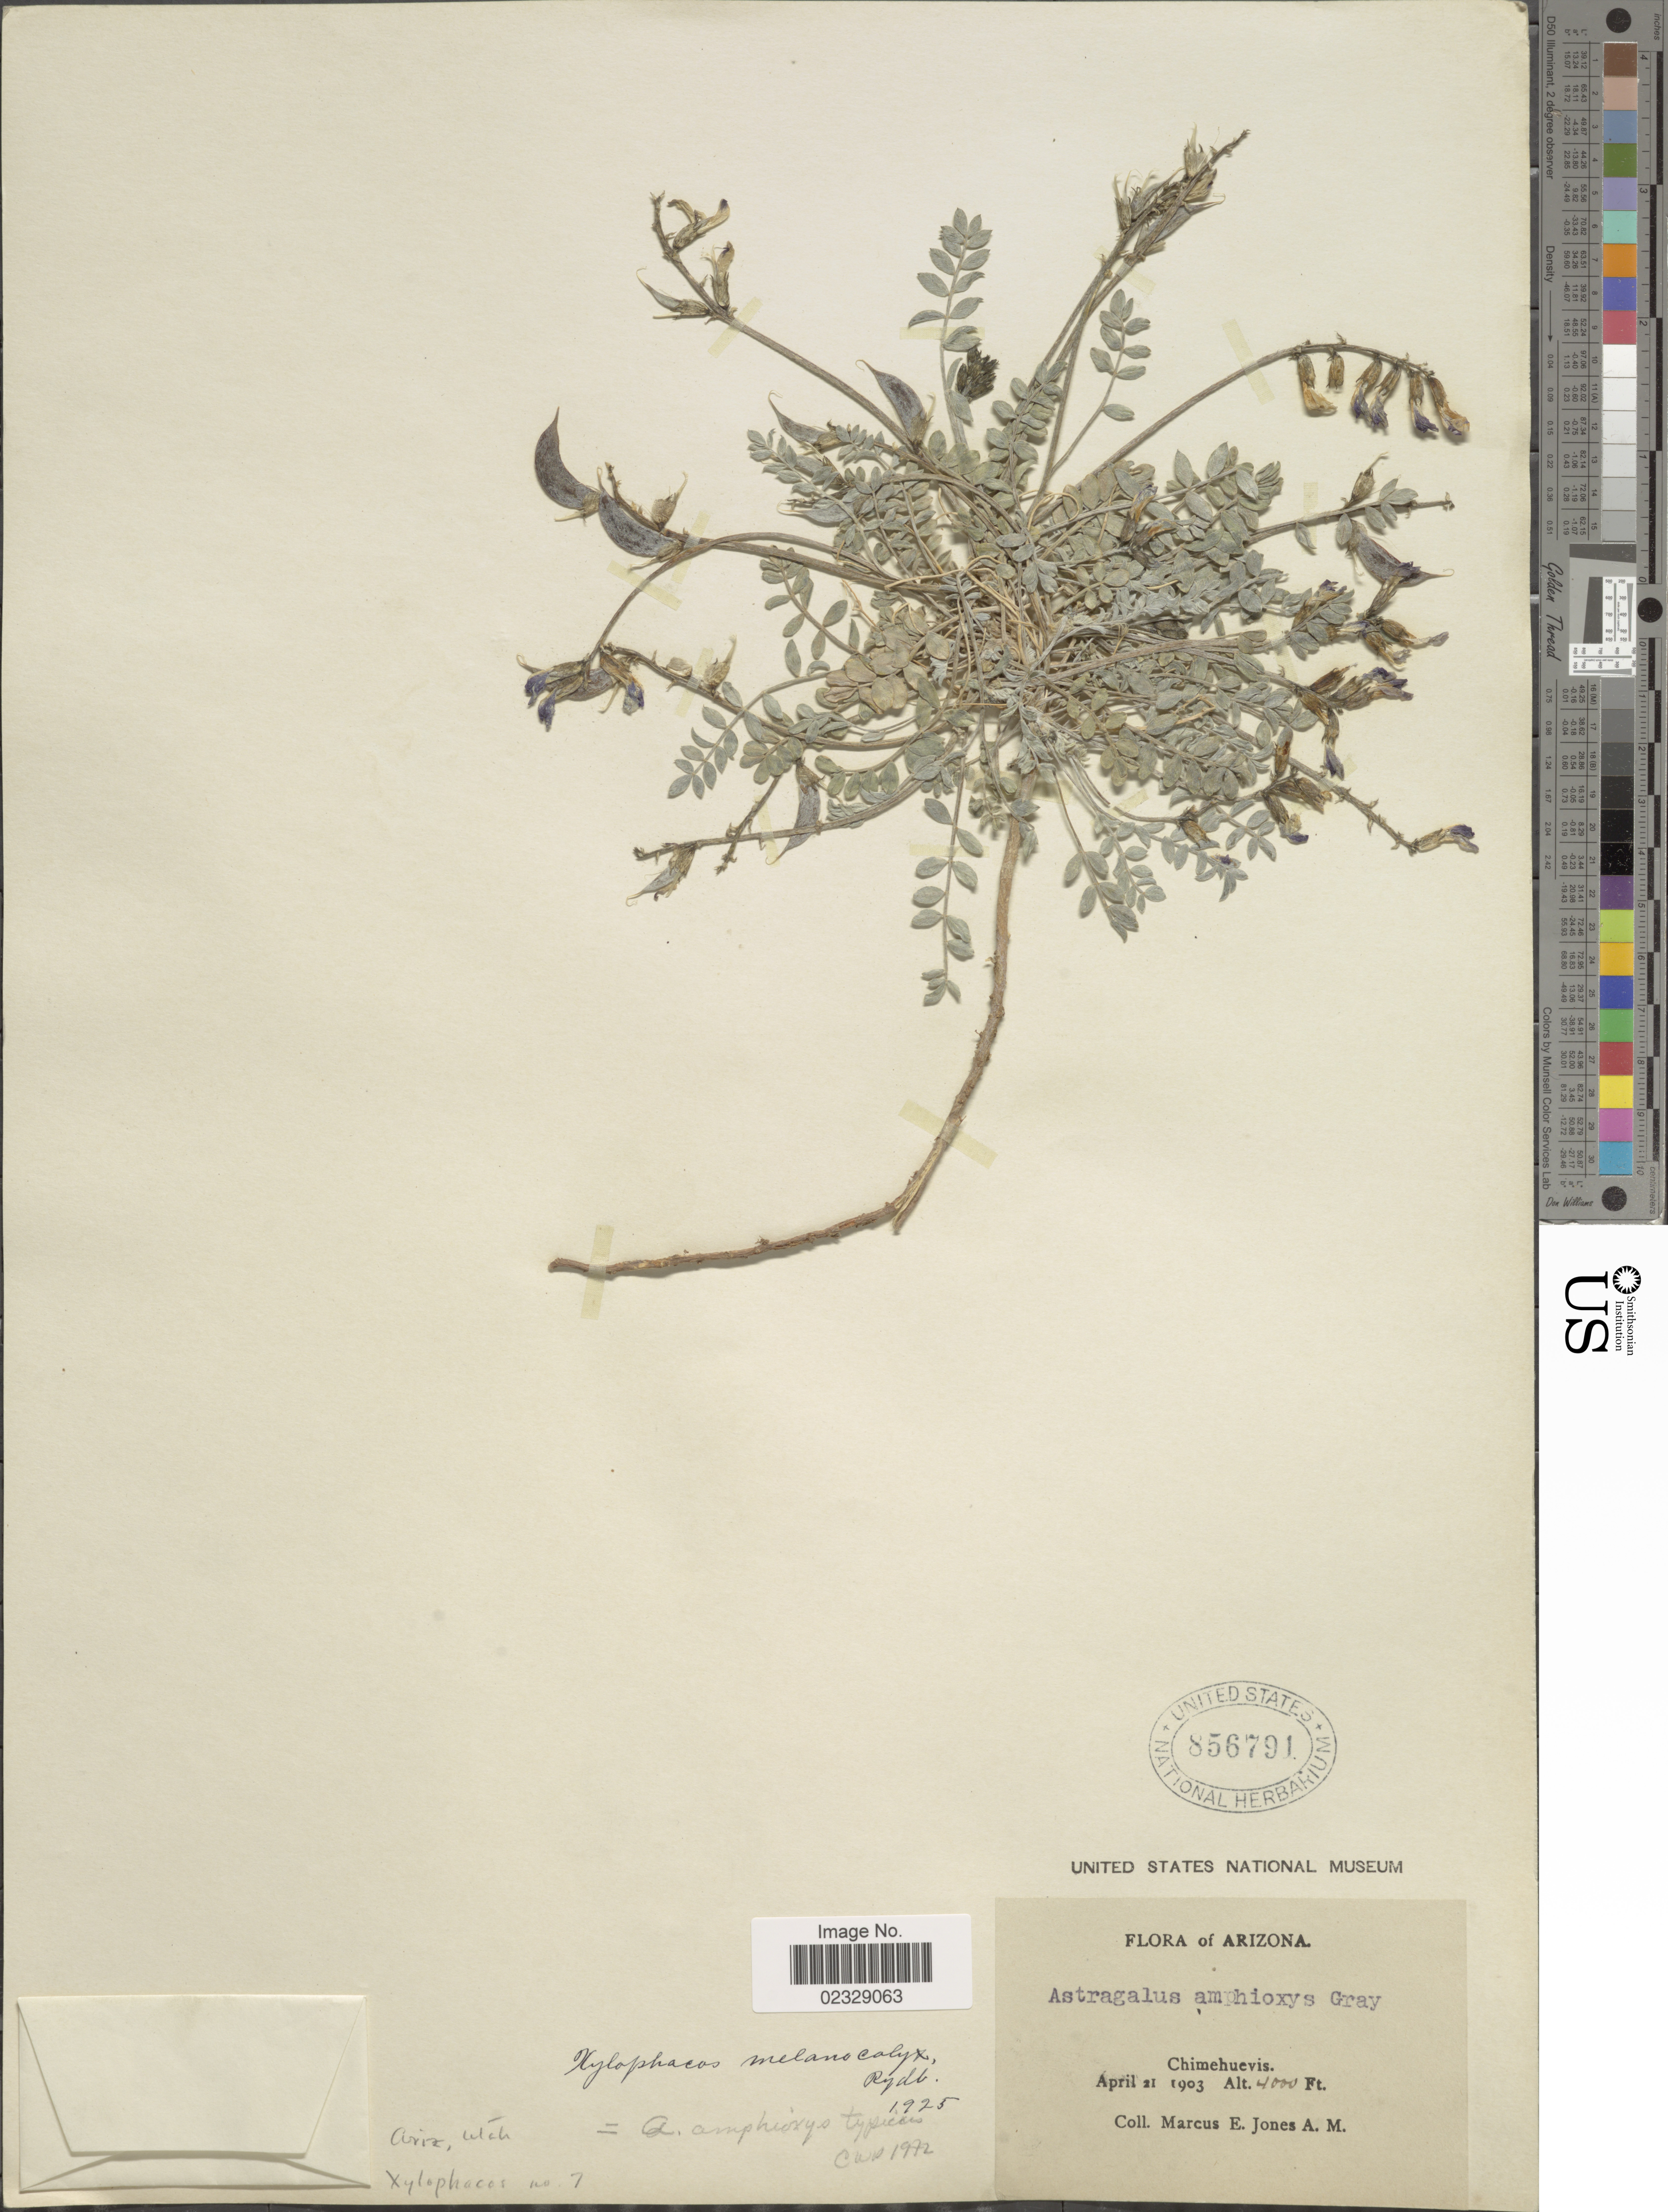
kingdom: Plantae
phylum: Tracheophyta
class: Magnoliopsida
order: Fabales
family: Fabaceae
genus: Astragalus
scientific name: Astragalus amphioxys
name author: A. Gray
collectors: M. E. Jones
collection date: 1903-04-21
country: United States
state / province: Arizona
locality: Chimehuevis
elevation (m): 1219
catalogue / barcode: US 856791